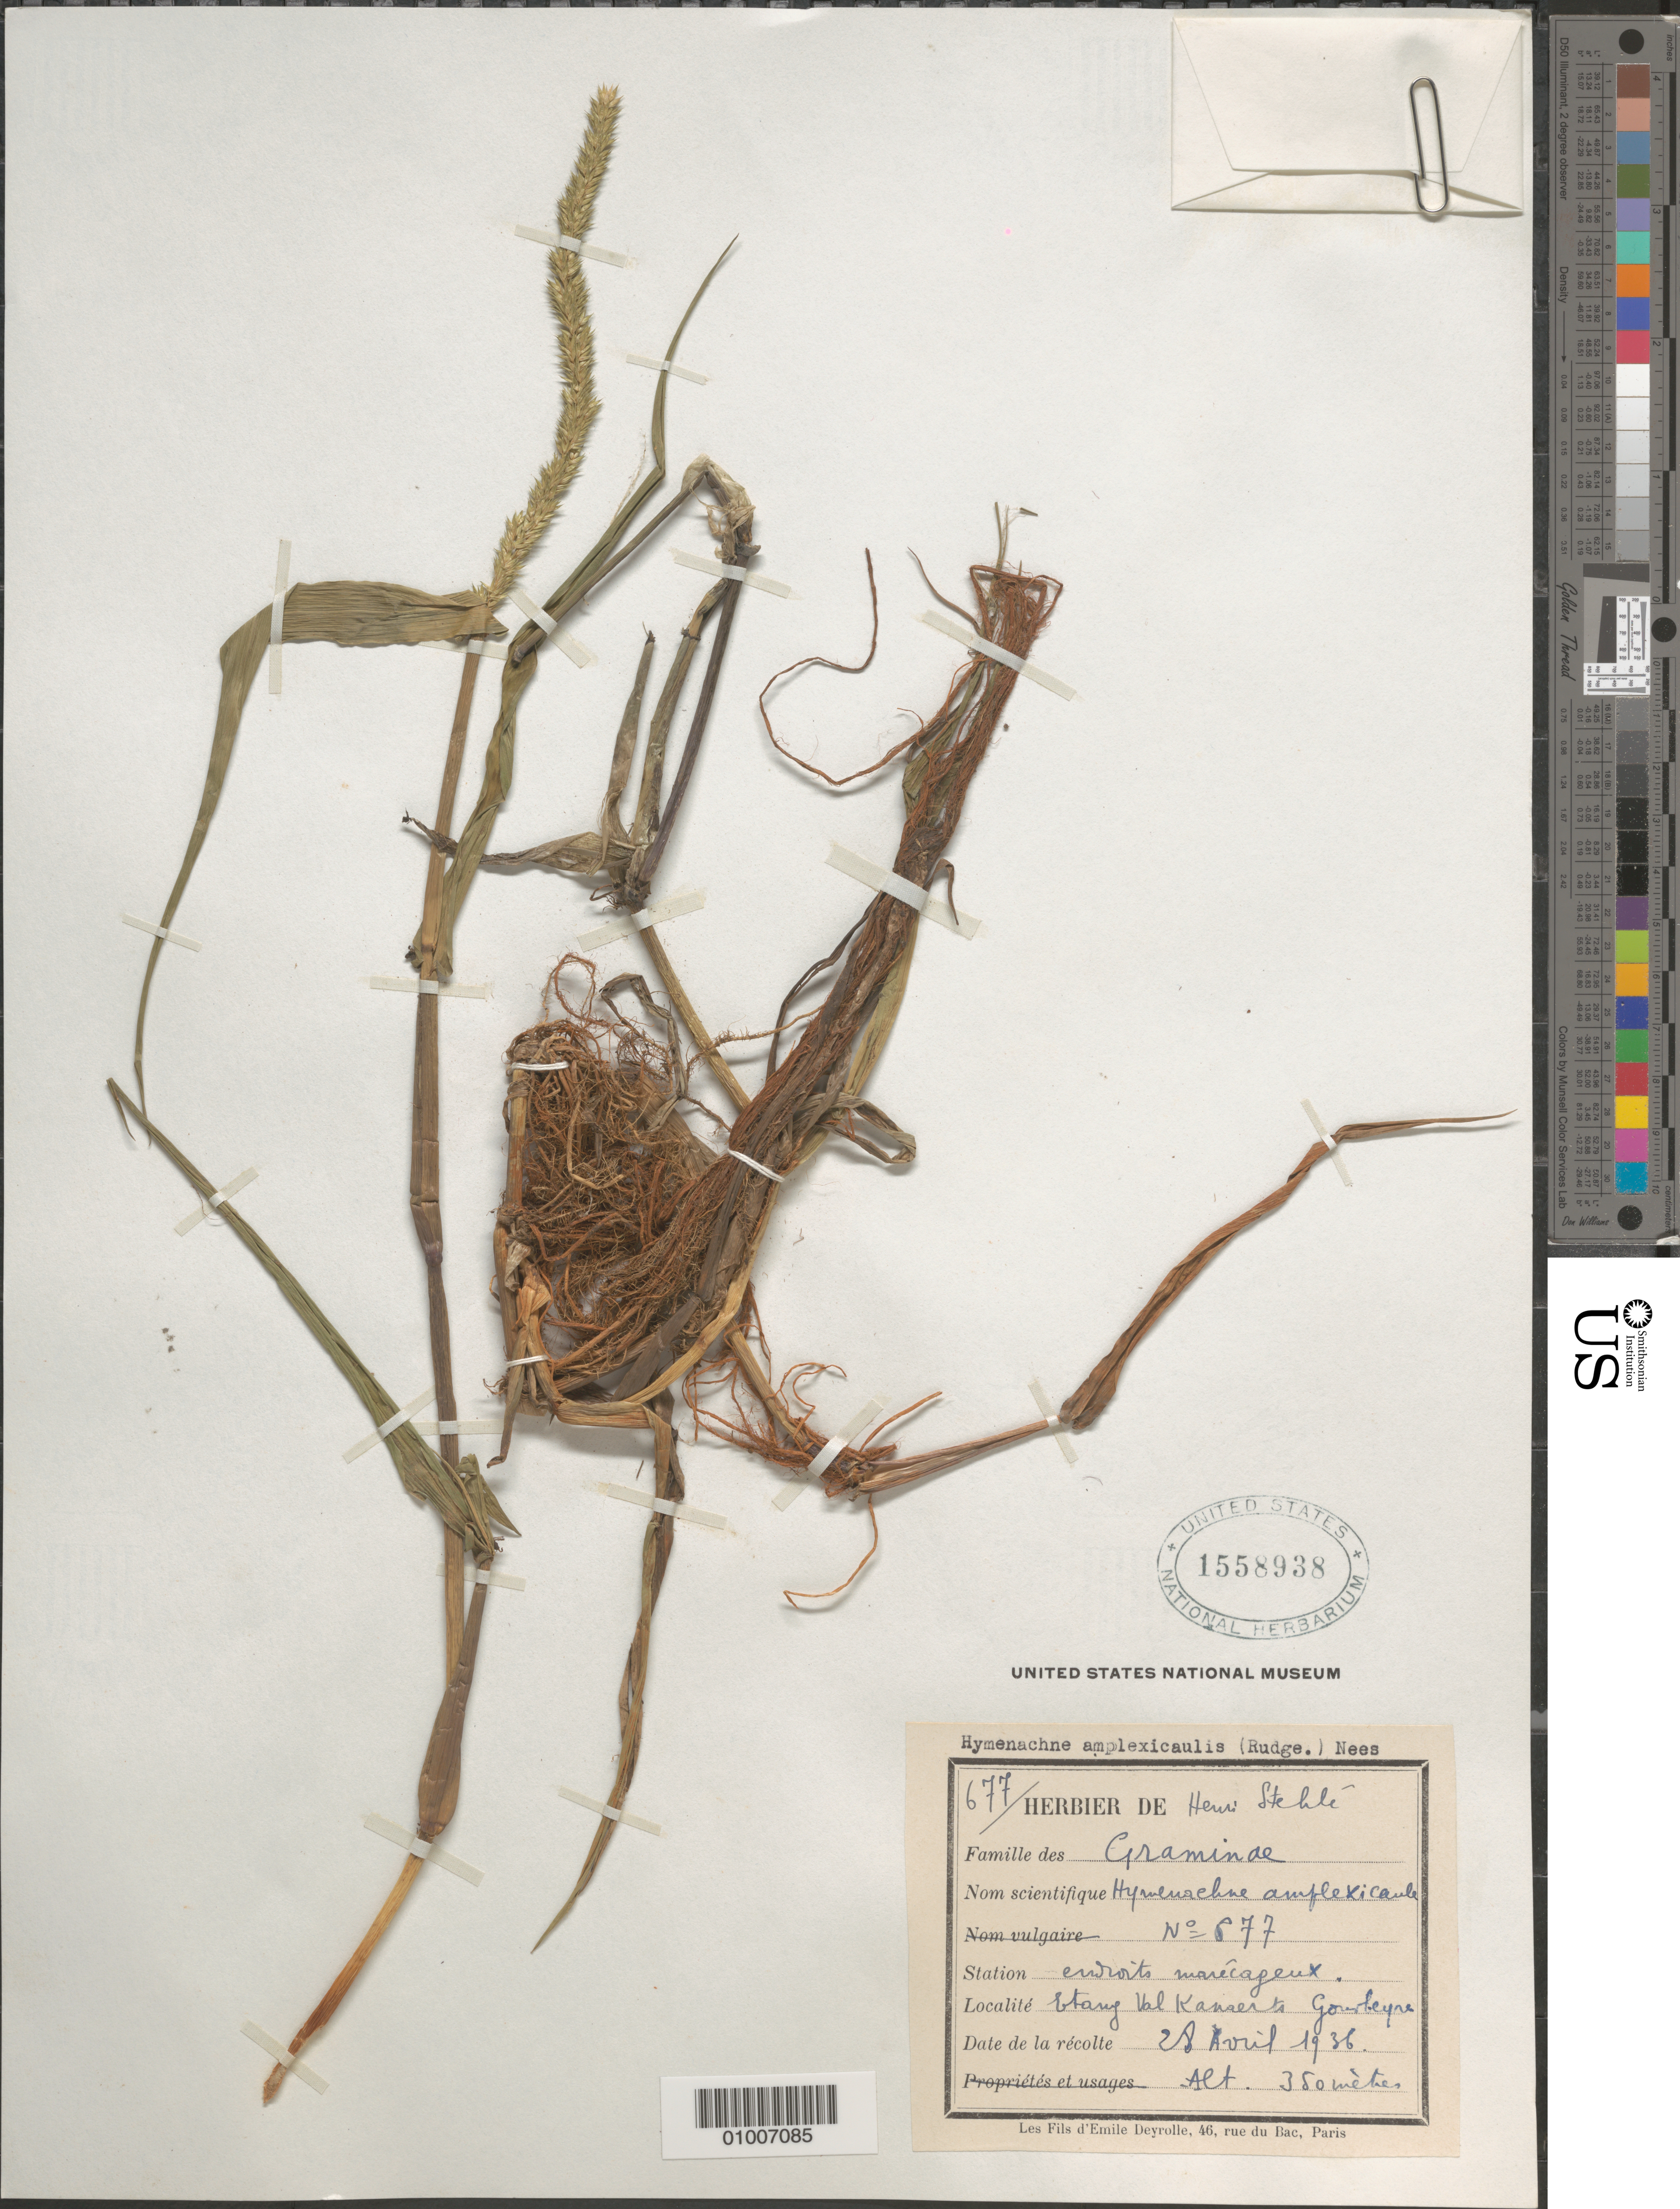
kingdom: Plantae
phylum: Tracheophyta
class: Liliopsida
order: Poales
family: Poaceae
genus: Hymenachne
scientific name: Hymenachne amplexicaulis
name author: (Rudge) Nees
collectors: H. Stehlé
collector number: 677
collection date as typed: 28 Apr 1936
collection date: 1936-04-28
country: Guadeloupe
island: Basse Terre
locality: Gourbeyre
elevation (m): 350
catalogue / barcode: US 1558938